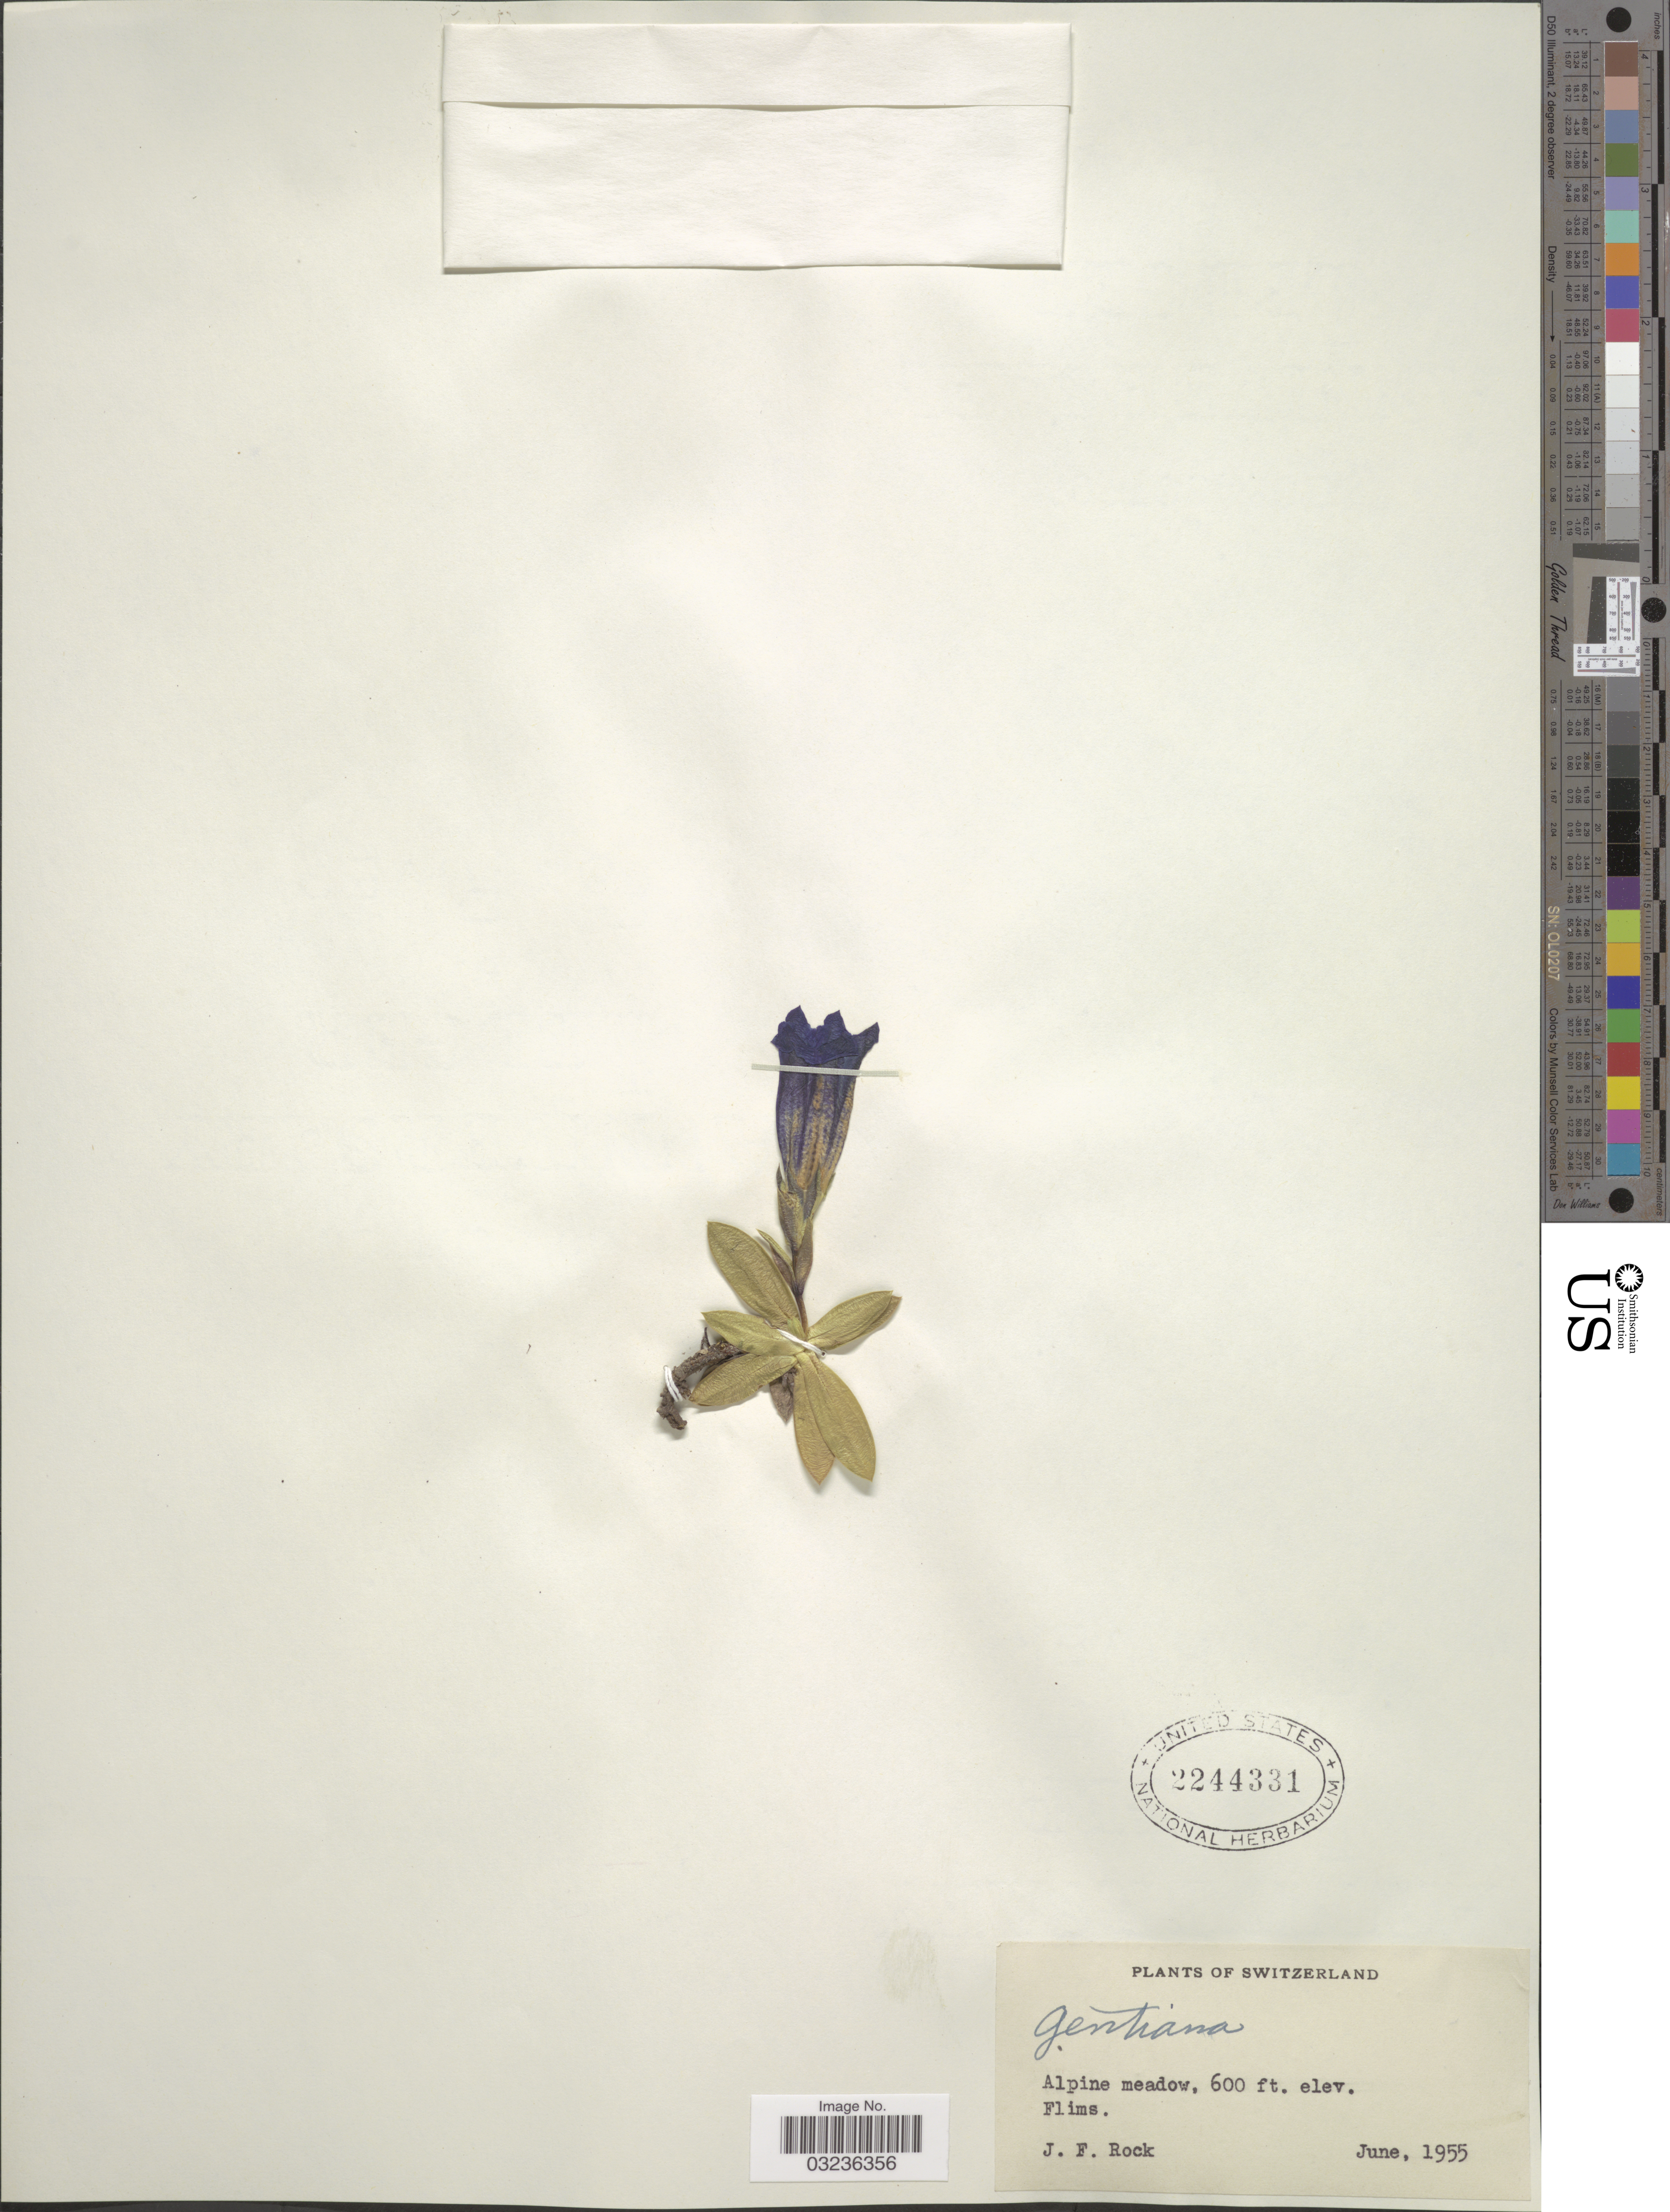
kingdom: Plantae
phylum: Tracheophyta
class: Magnoliopsida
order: Gentianales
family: Gentianaceae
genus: Gentiana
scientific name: Gentiana sp.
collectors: J. Rock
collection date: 1955-06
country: Switzerland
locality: Flims.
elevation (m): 183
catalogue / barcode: US 2244331